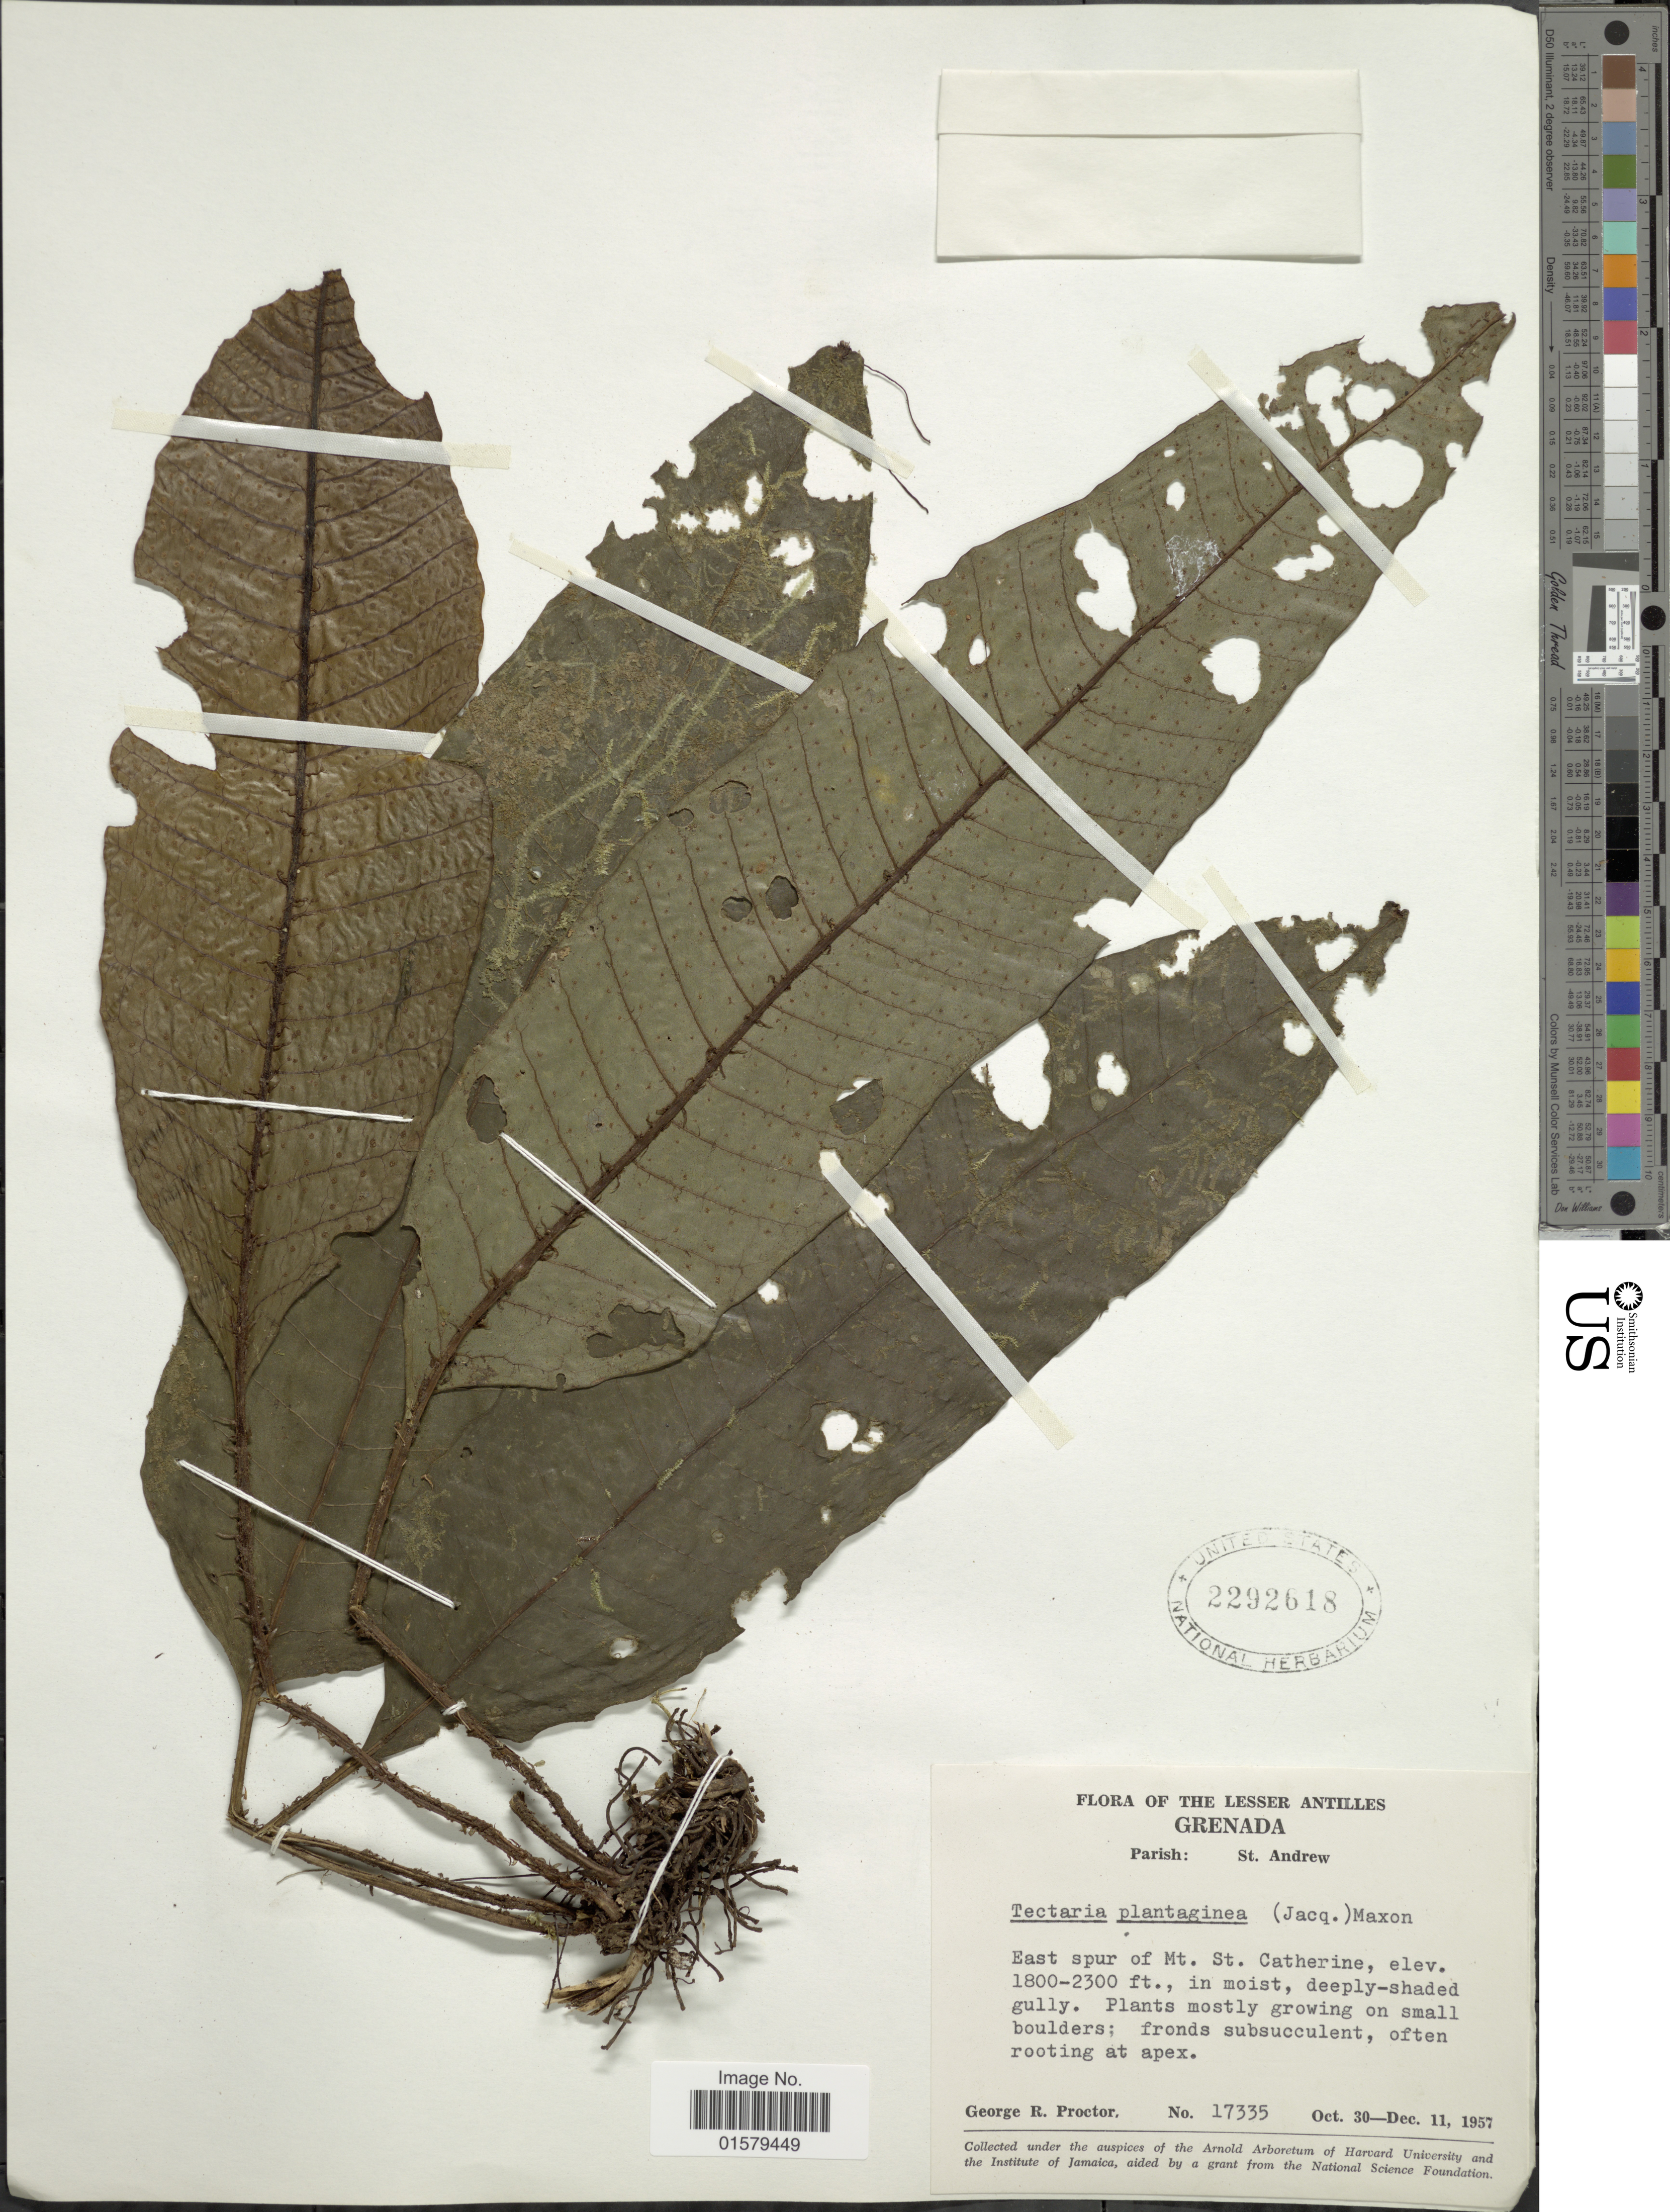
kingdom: Plantae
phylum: Tracheophyta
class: Polypodiopsida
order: Polypodiales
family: Tectariaceae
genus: Tectaria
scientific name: Tectaria plantaginea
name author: (Jacq.) Maxon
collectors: G. R. Proctor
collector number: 17335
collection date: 1957-10-30/1957-12-11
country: Grenada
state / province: Saint Andrew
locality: The Lesser Antilles, East spur of Mt. St. Catherine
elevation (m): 549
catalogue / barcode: US 2292618